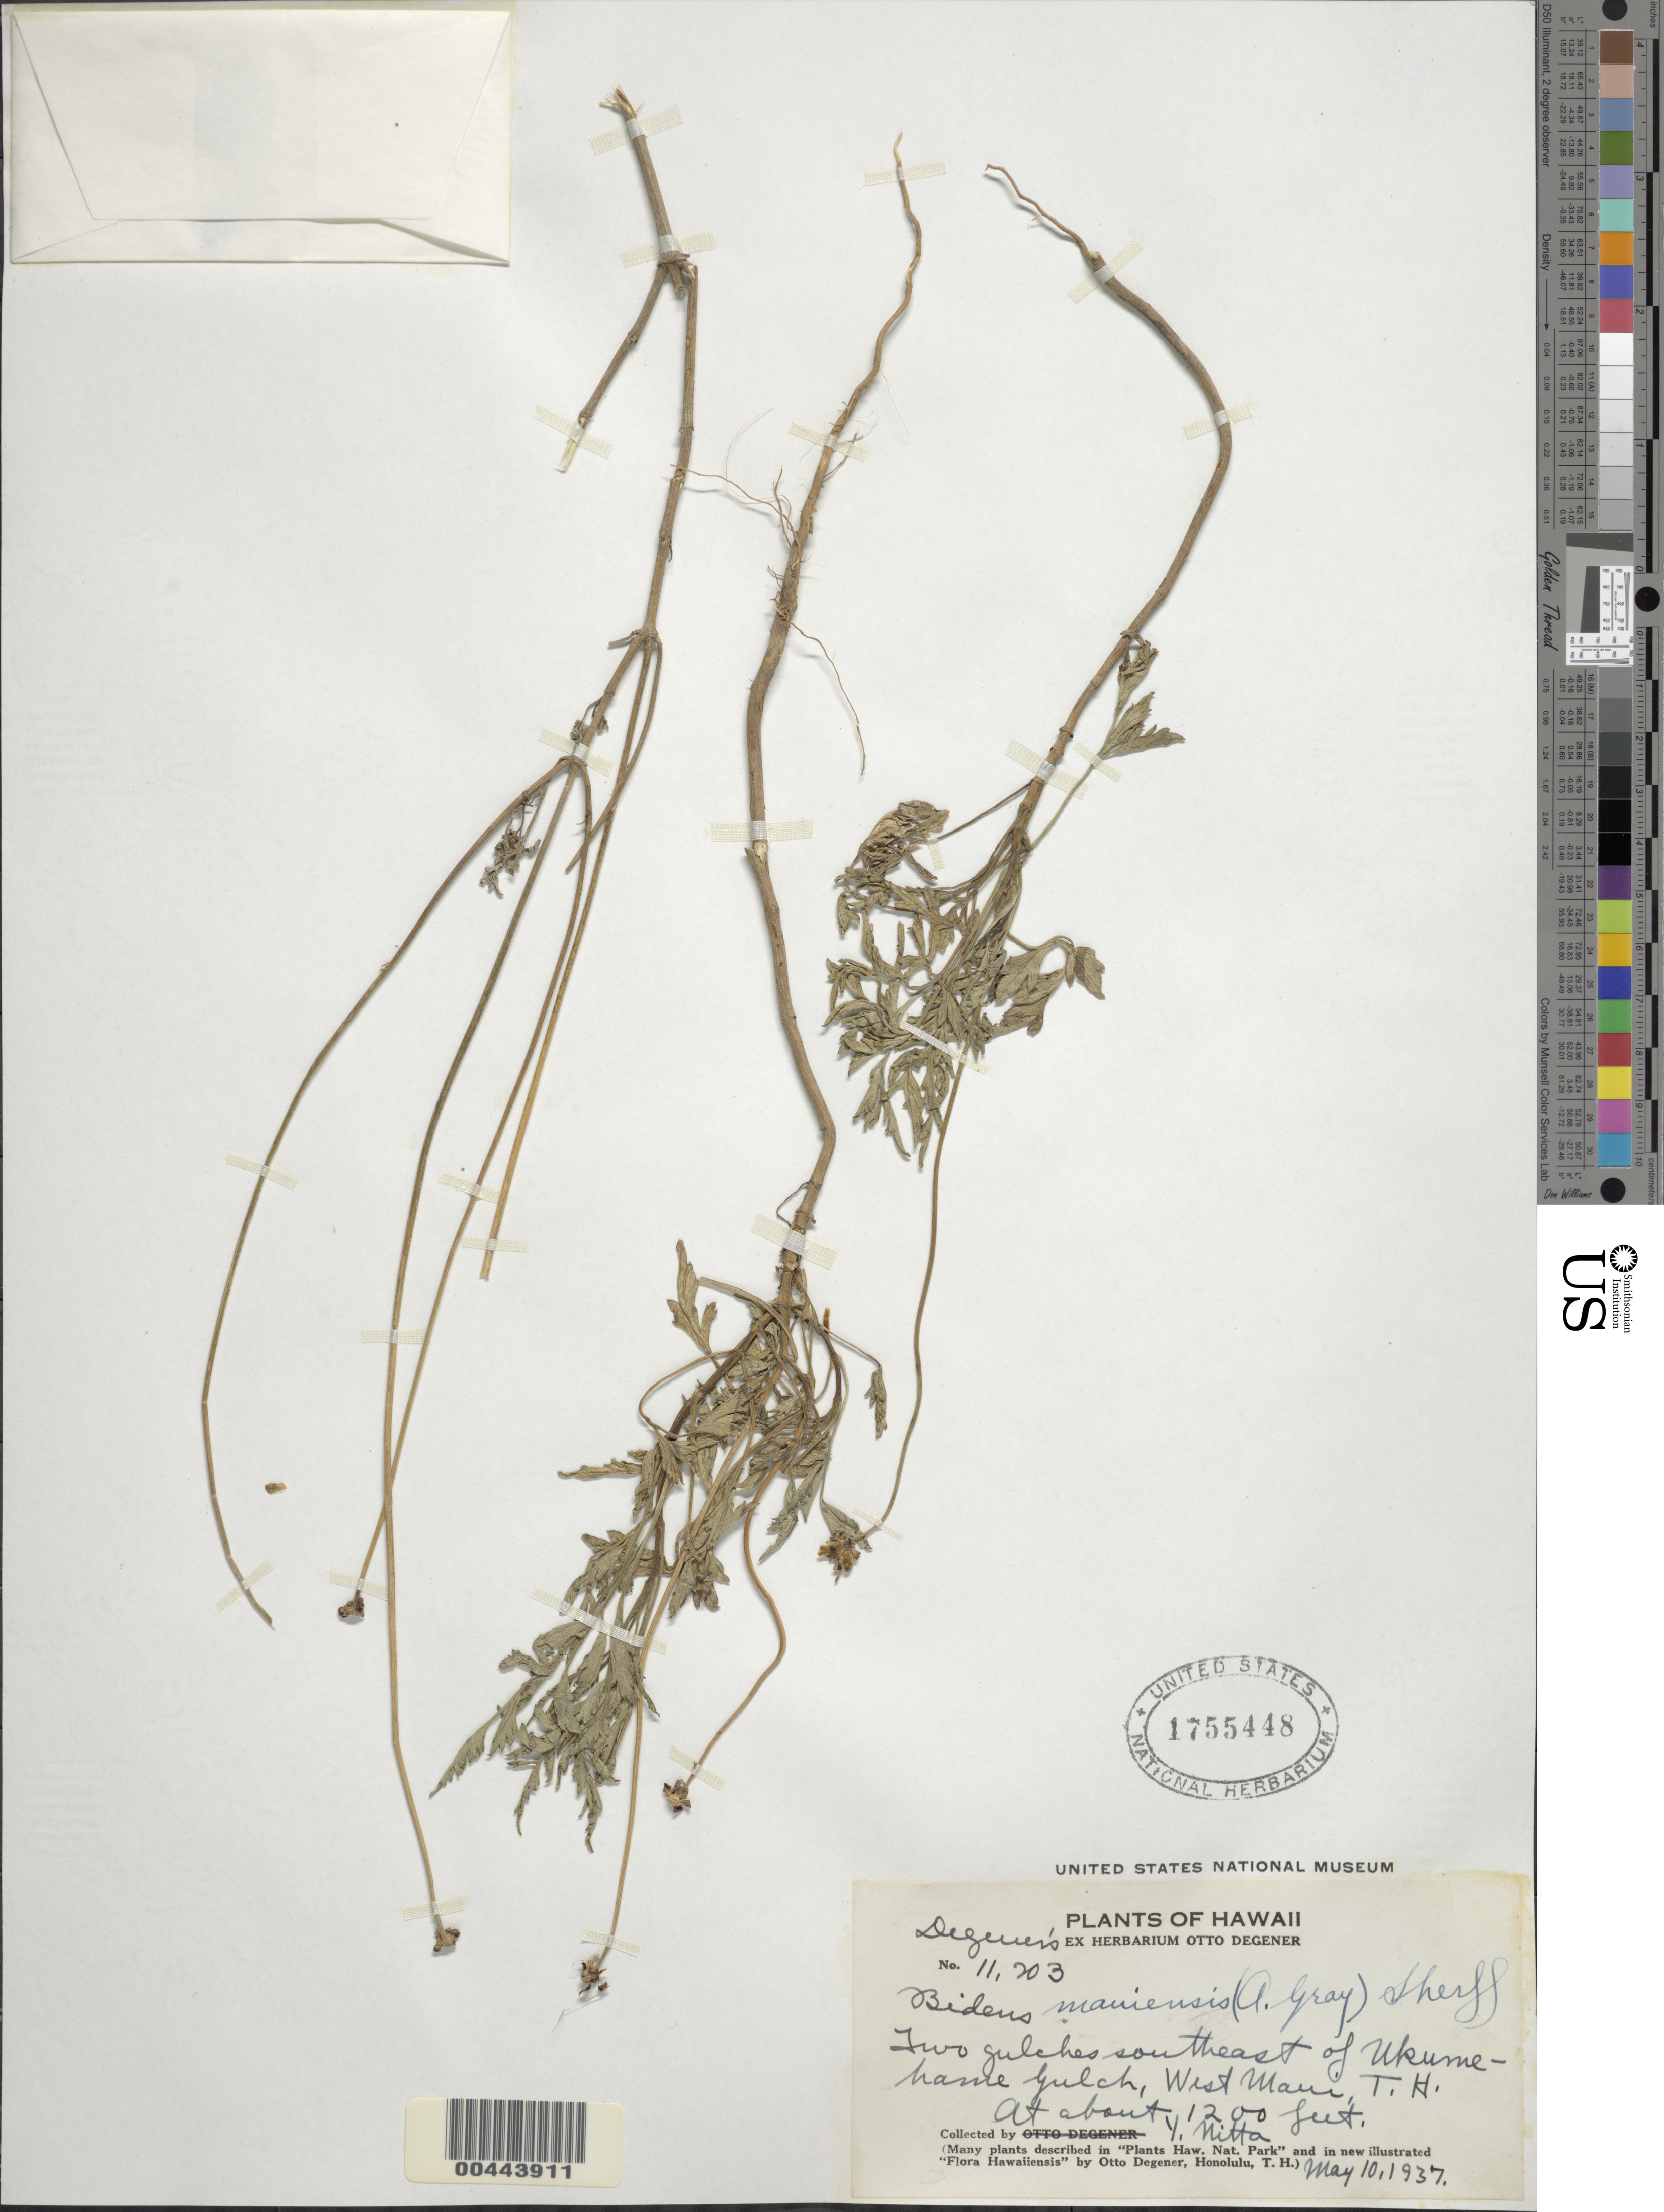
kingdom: Plantae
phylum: Tracheophyta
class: Magnoliopsida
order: Asterales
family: Asteraceae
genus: Bidens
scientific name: Bidens mauiensis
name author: Sherff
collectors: Y. Nitta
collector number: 11703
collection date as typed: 10 May 1937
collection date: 1937-05-10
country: United States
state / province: Hawaii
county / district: Maui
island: Maui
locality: Two gulches SE of Ukumehame Gulch, West Maui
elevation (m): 366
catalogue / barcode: US 1755448